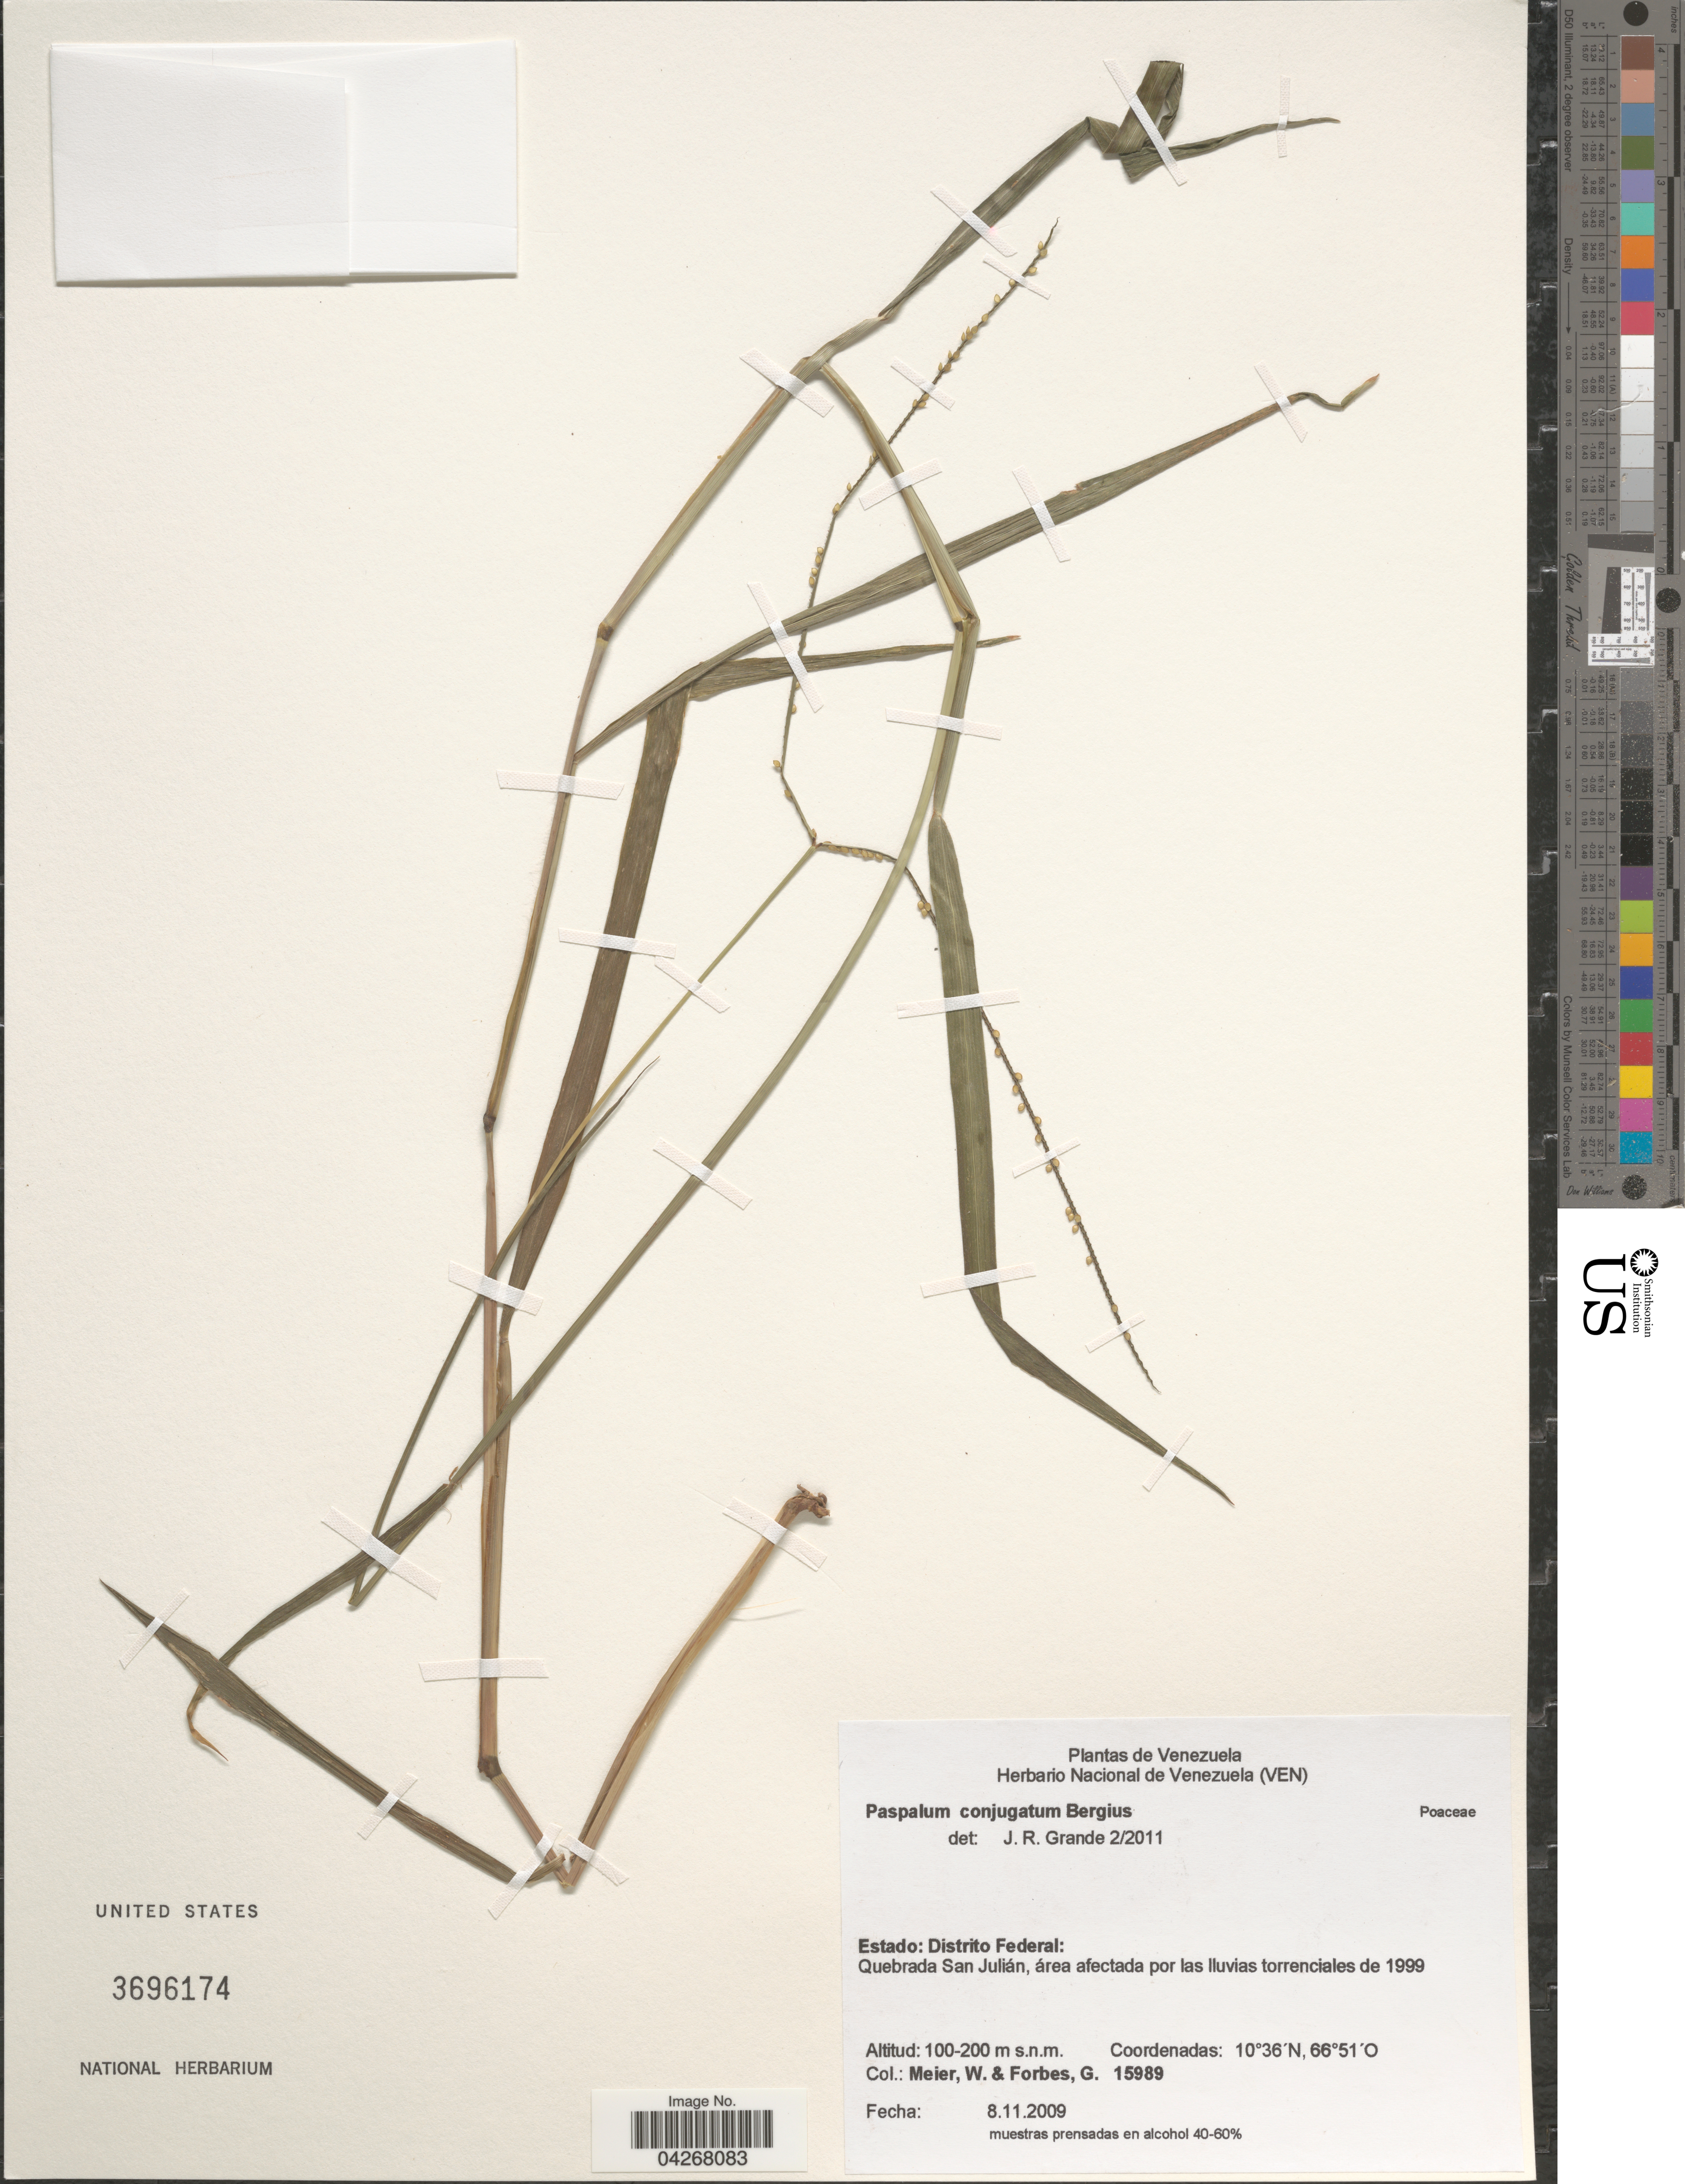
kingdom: Plantae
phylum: Tracheophyta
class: Liliopsida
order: Poales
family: Poaceae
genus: Paspalum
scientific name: Paspalum conjugatum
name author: P.J. Bergius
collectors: W. Meier & G. Forbes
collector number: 15989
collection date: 2009-11-08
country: Venezuela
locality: Estado: Distrito Federal. Quebrada San Julián, área afectada por las lluivas torrenciales de 1999.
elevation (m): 100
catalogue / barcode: US 3696174